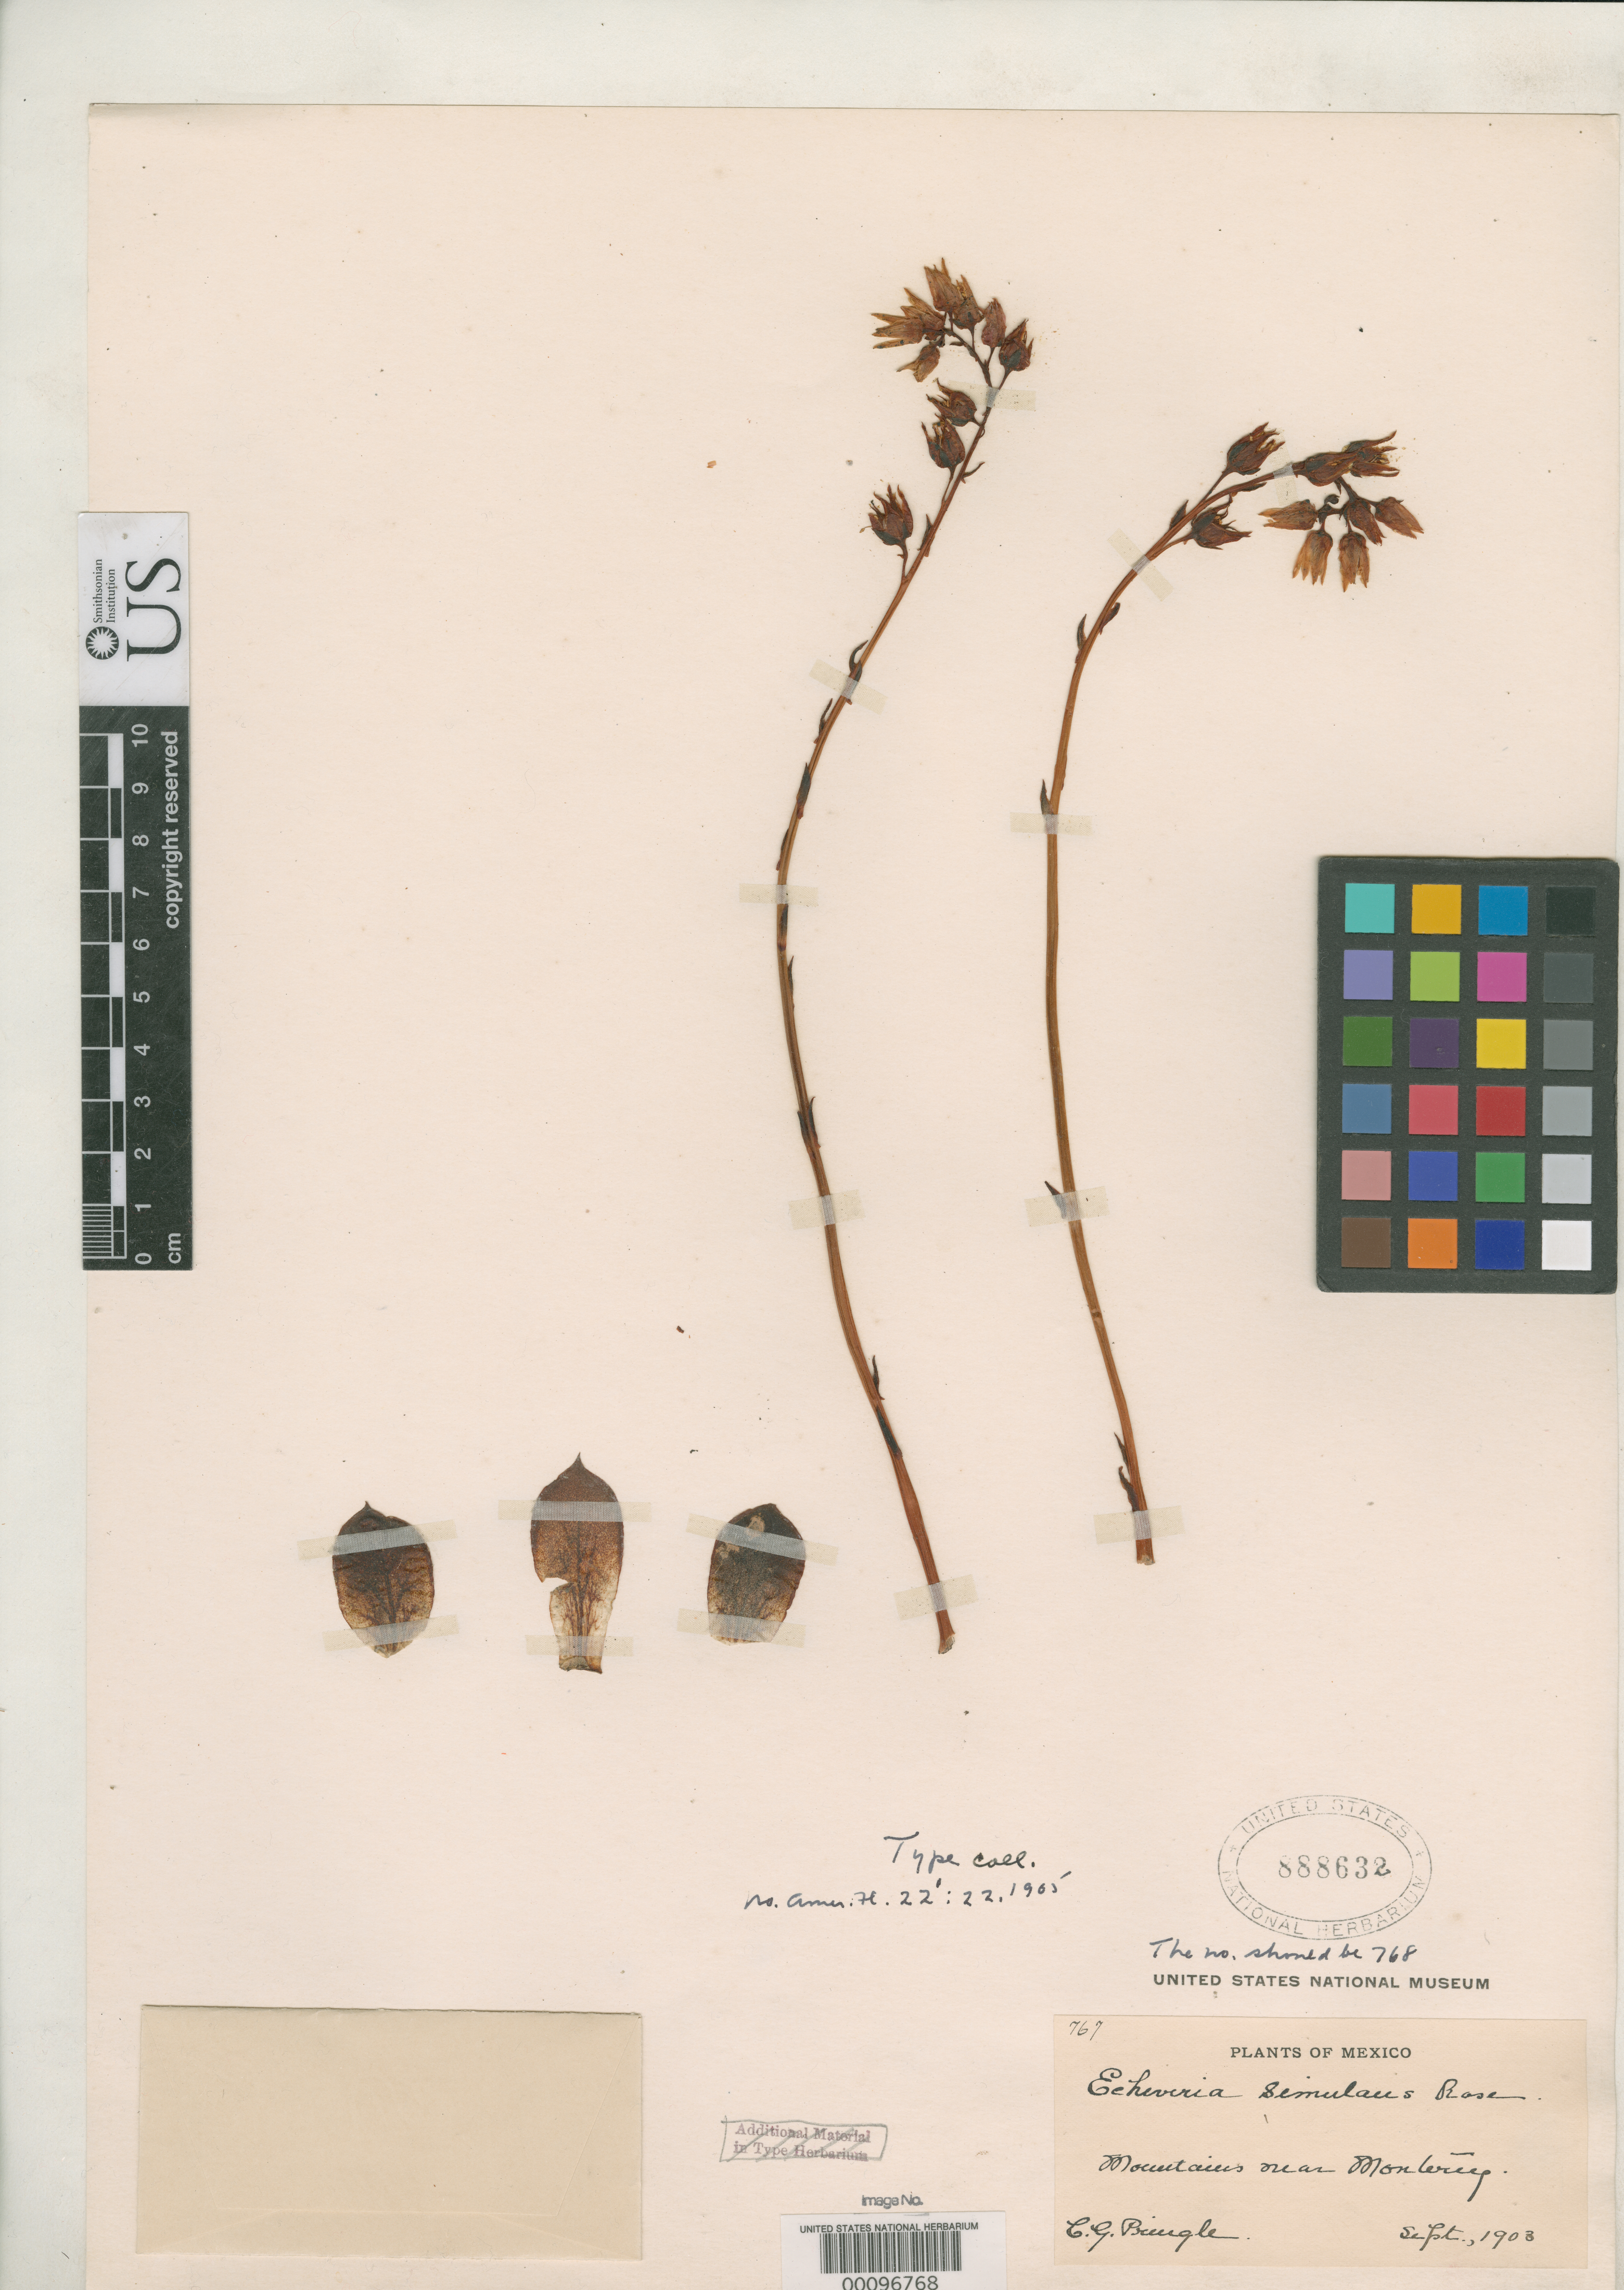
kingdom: Plantae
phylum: Tracheophyta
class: Magnoliopsida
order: Saxifragales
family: Crassulaceae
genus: Echeveria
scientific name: Echeveria simulans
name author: Rose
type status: Syntype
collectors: C. G. Pringle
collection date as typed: Sep 1903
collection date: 1903-09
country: Mexico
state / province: Nuevo León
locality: Mountains near Monterey. [Protologue, "collected by C.G. Pringle in a cañon near Monterey, Mexico, in 1903; flowered in Washington in 1904 and 1905 (Rose no. 768)".]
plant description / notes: Currently accepted name as cited by Walther (Echeveria 102, 1972), q.v. for probably effective lectotypification.; All US sheets annotated as 767 (protologue cites 768). This sheet annotated "The no. should be 768".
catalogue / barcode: US 888632